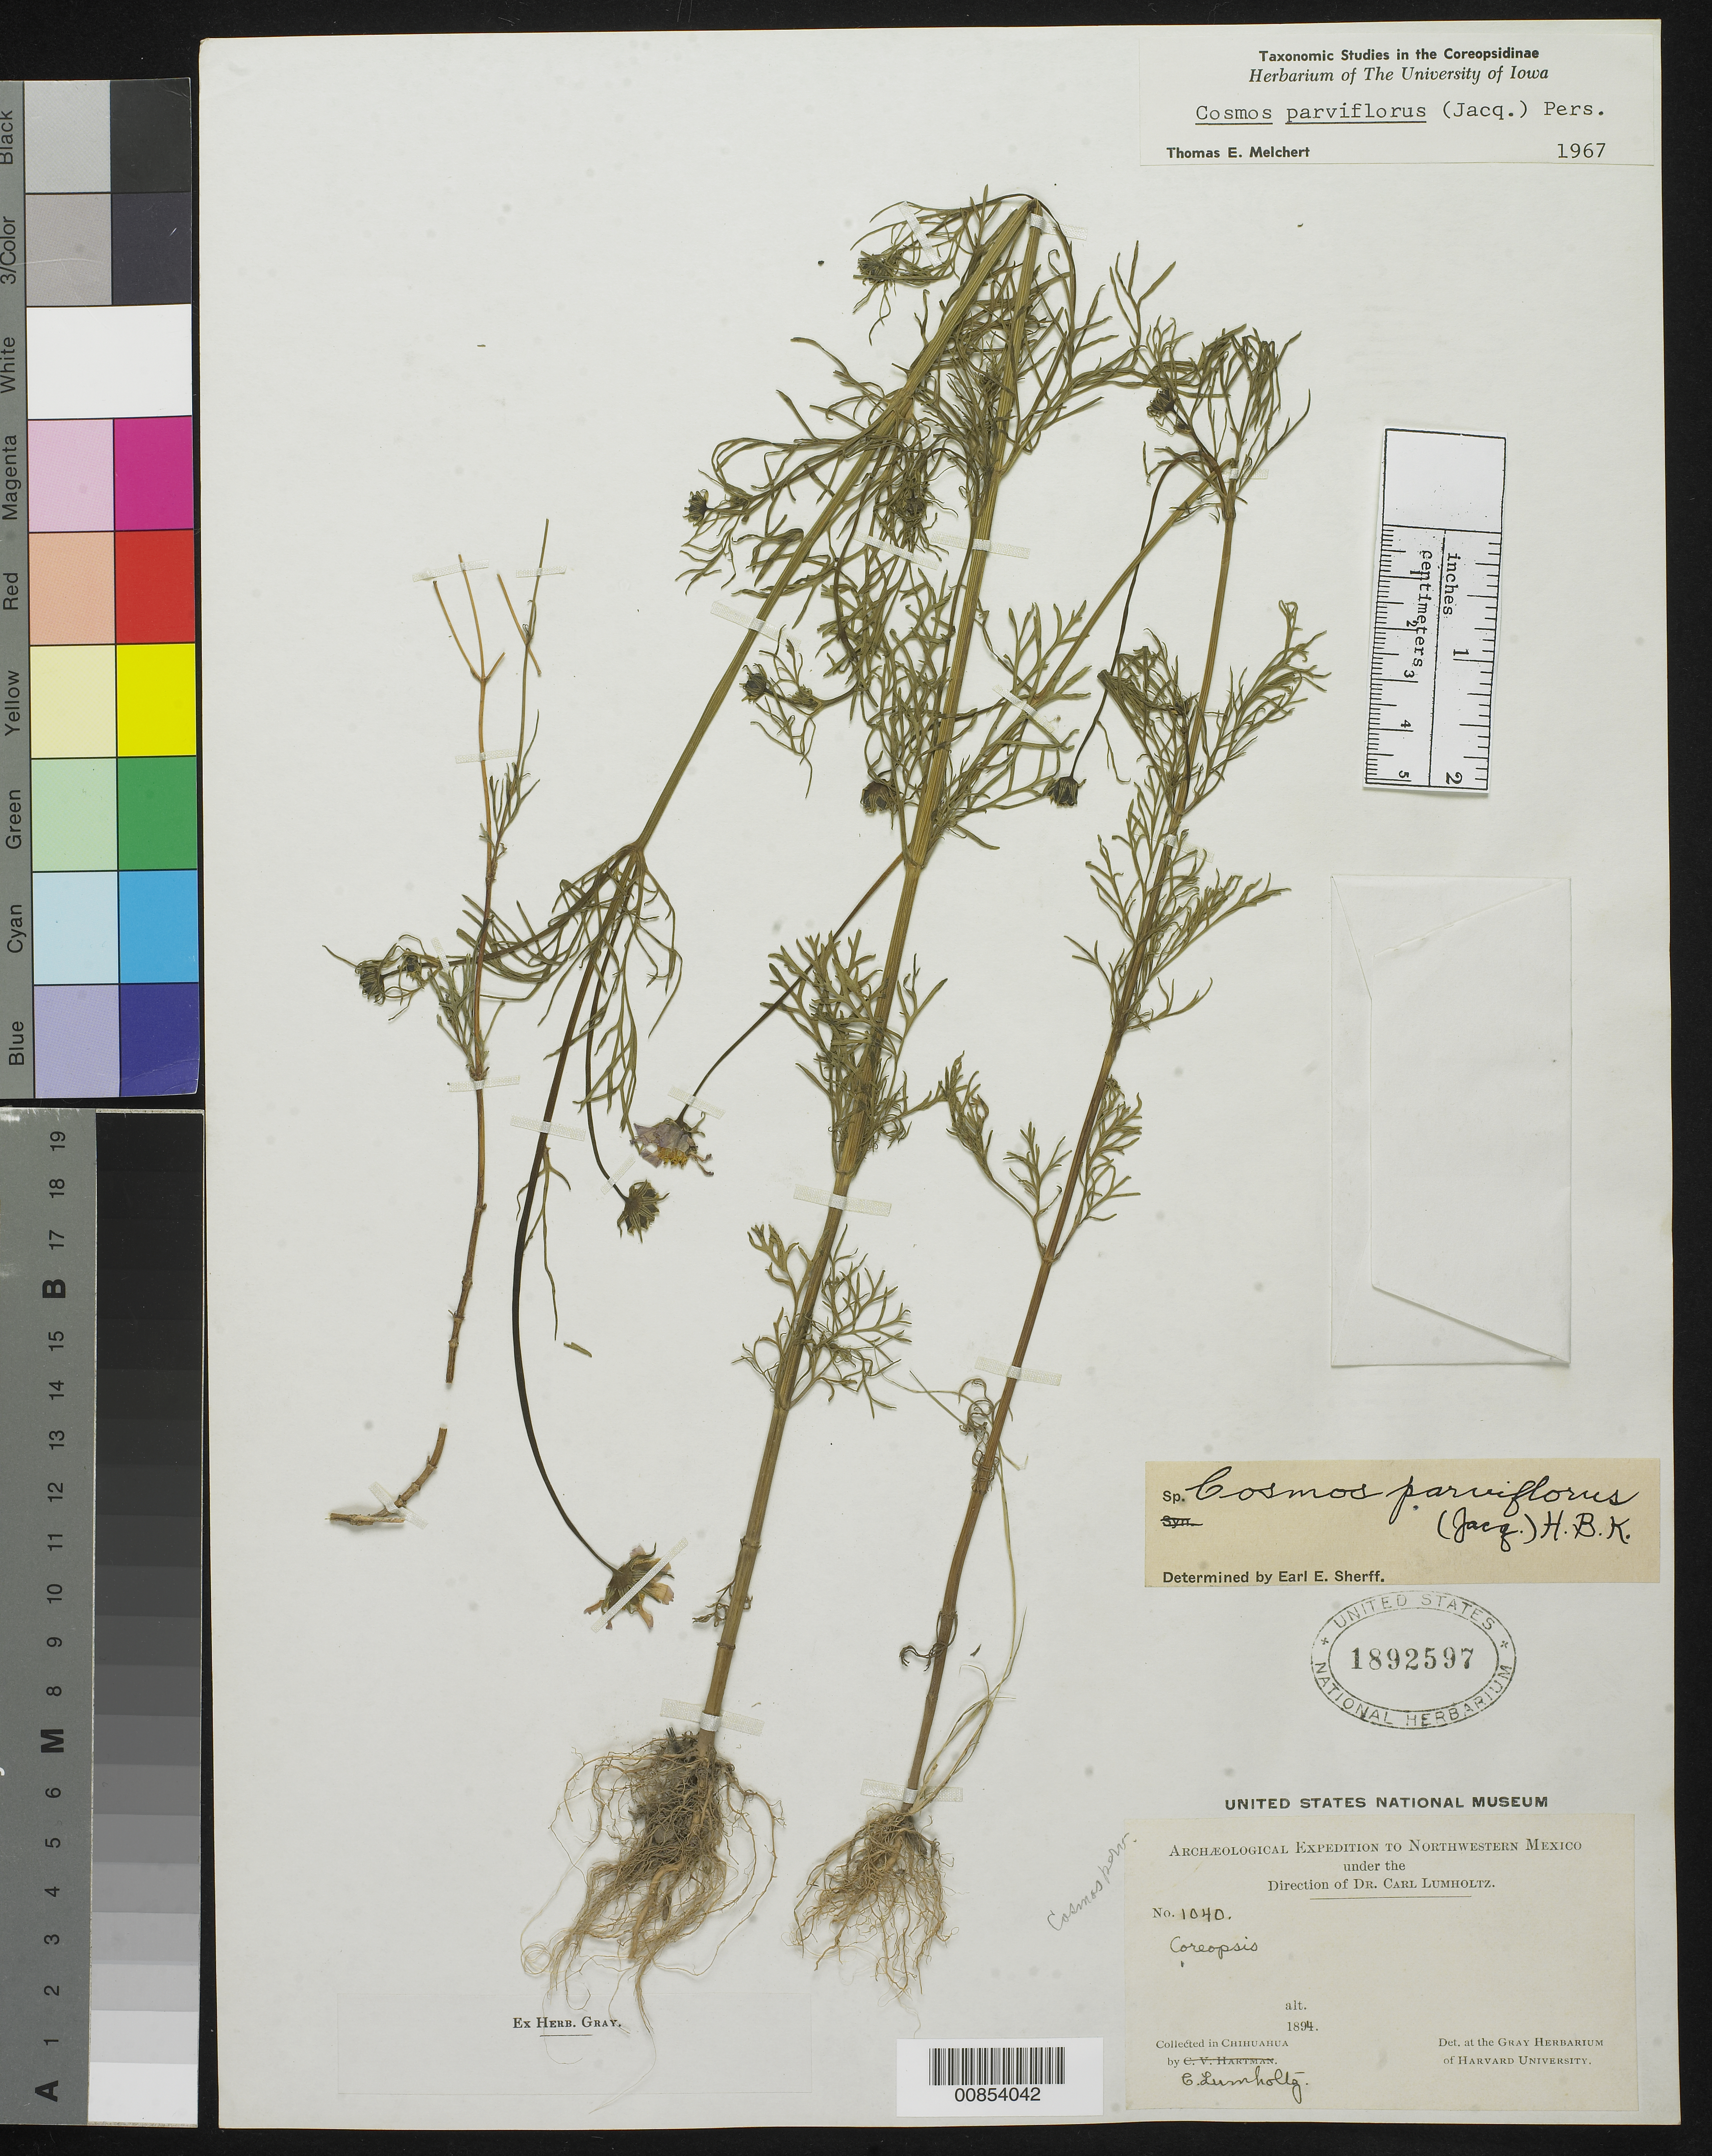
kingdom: Plantae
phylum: Tracheophyta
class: Magnoliopsida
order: Asterales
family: Asteraceae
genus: Cosmos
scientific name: Cosmos parviflorus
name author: (Jacq.) Pers.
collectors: C. Lumholtz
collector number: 1040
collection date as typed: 1894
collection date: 1894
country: Mexico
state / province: Chihuahua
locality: Chihuahua.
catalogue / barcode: US 1892597